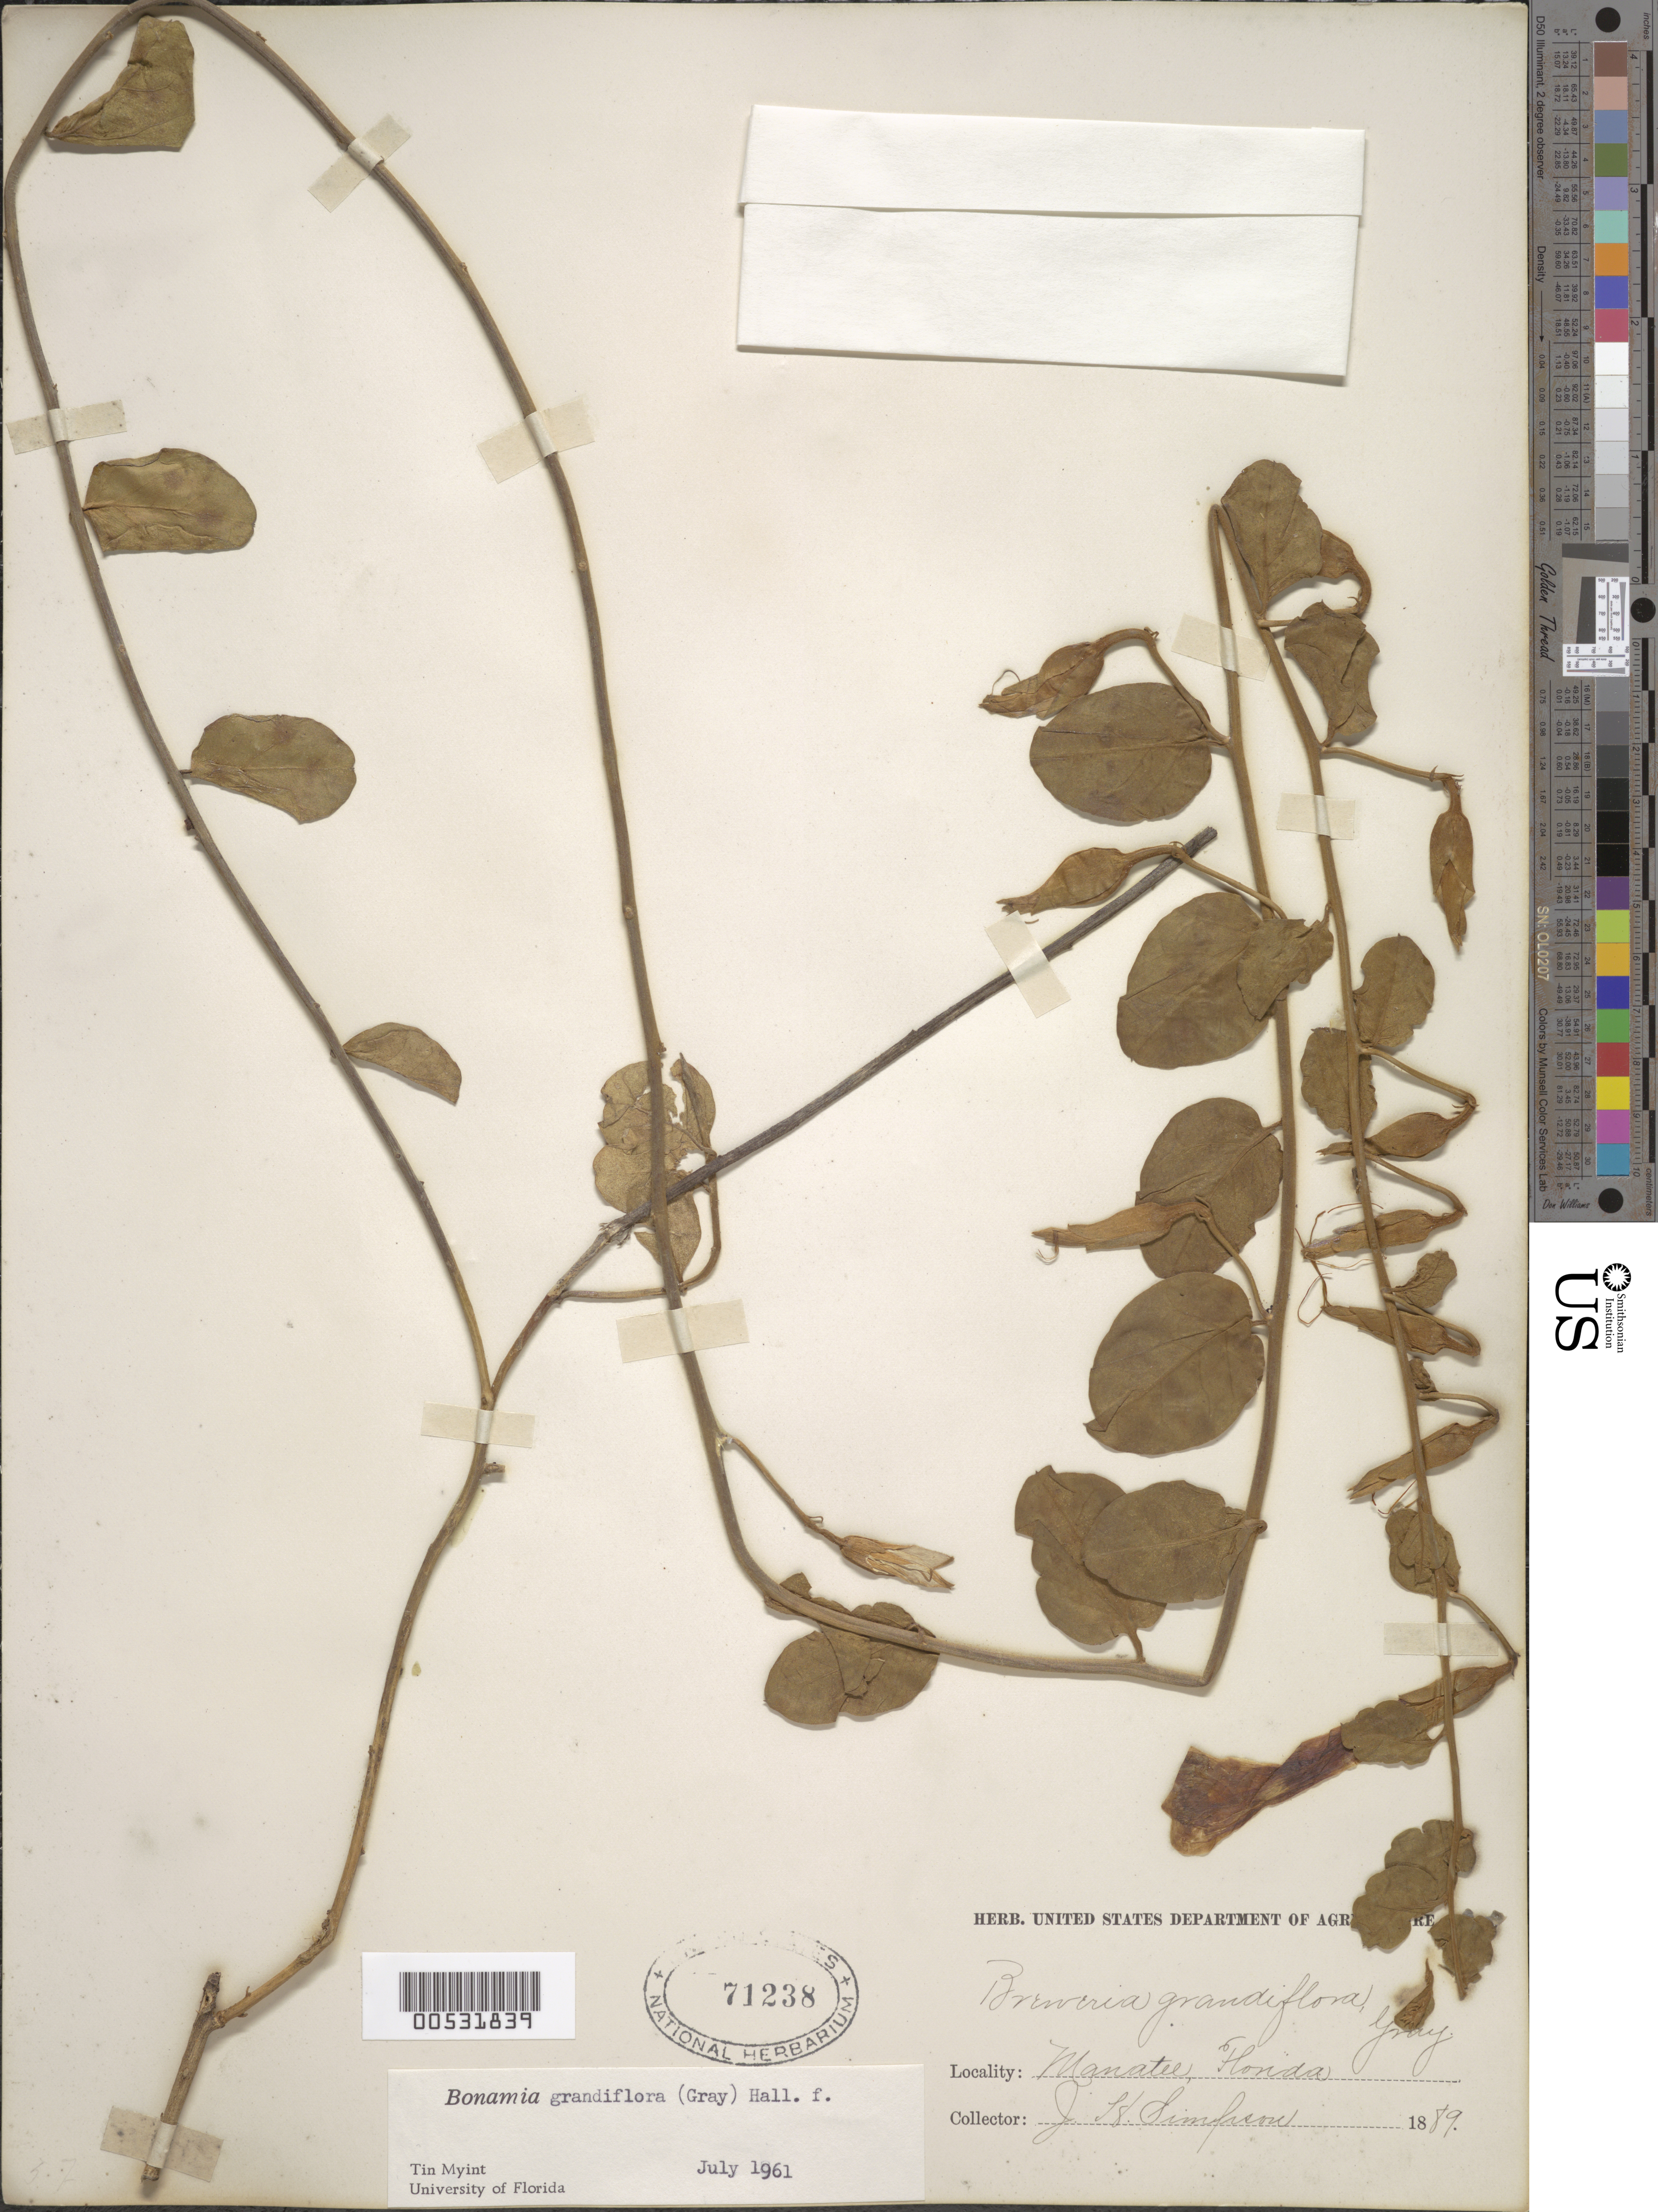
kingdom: Plantae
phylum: Tracheophyta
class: Magnoliopsida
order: Solanales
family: Convolvulaceae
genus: Bonamia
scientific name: Bonamia grandiflora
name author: (A. Gray) Hallier f.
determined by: Myint, Tin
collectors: J. H. Simpson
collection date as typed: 1889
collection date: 1889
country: United States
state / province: Florida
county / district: Manatee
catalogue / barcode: US 71238